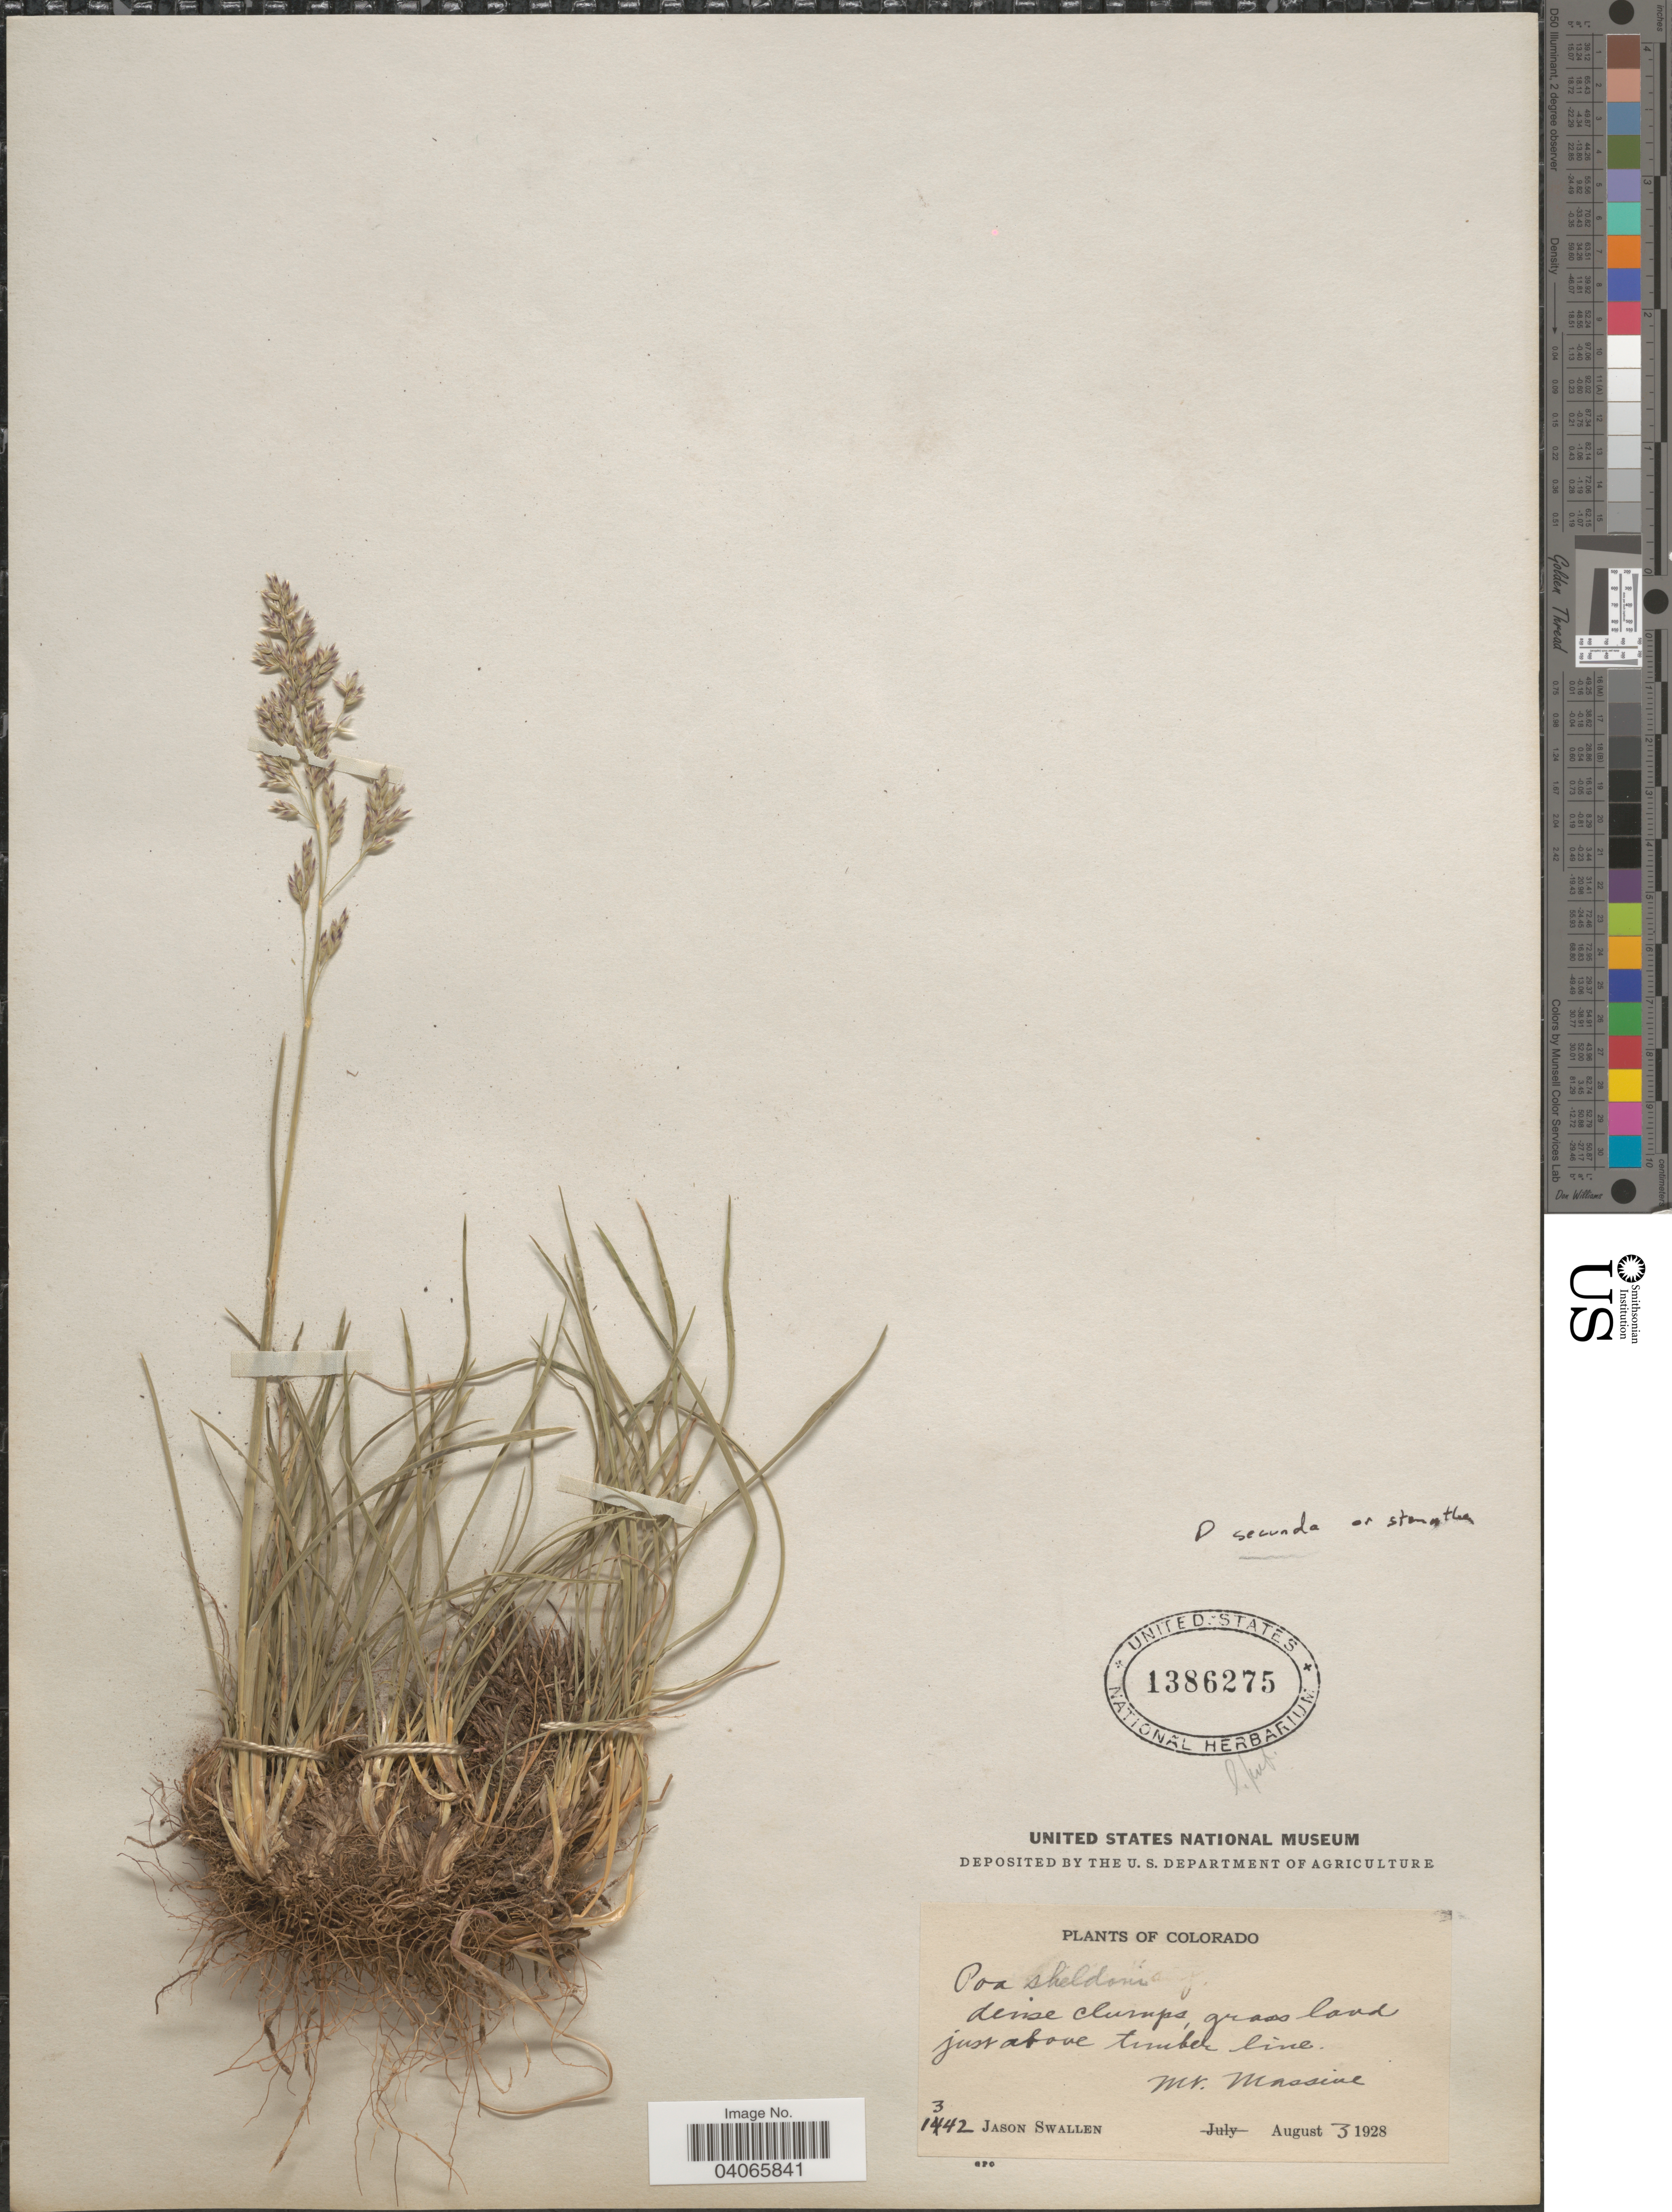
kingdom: Plantae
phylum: Tracheophyta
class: Liliopsida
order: Poales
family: Poaceae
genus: Poa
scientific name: Poa secunda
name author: J. Presl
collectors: J. R. Swallen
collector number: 1342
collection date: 1928-08-03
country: United States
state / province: Colorado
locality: Dense clumps, grass land just above timber line. Mt. Massive.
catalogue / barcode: US 1386275